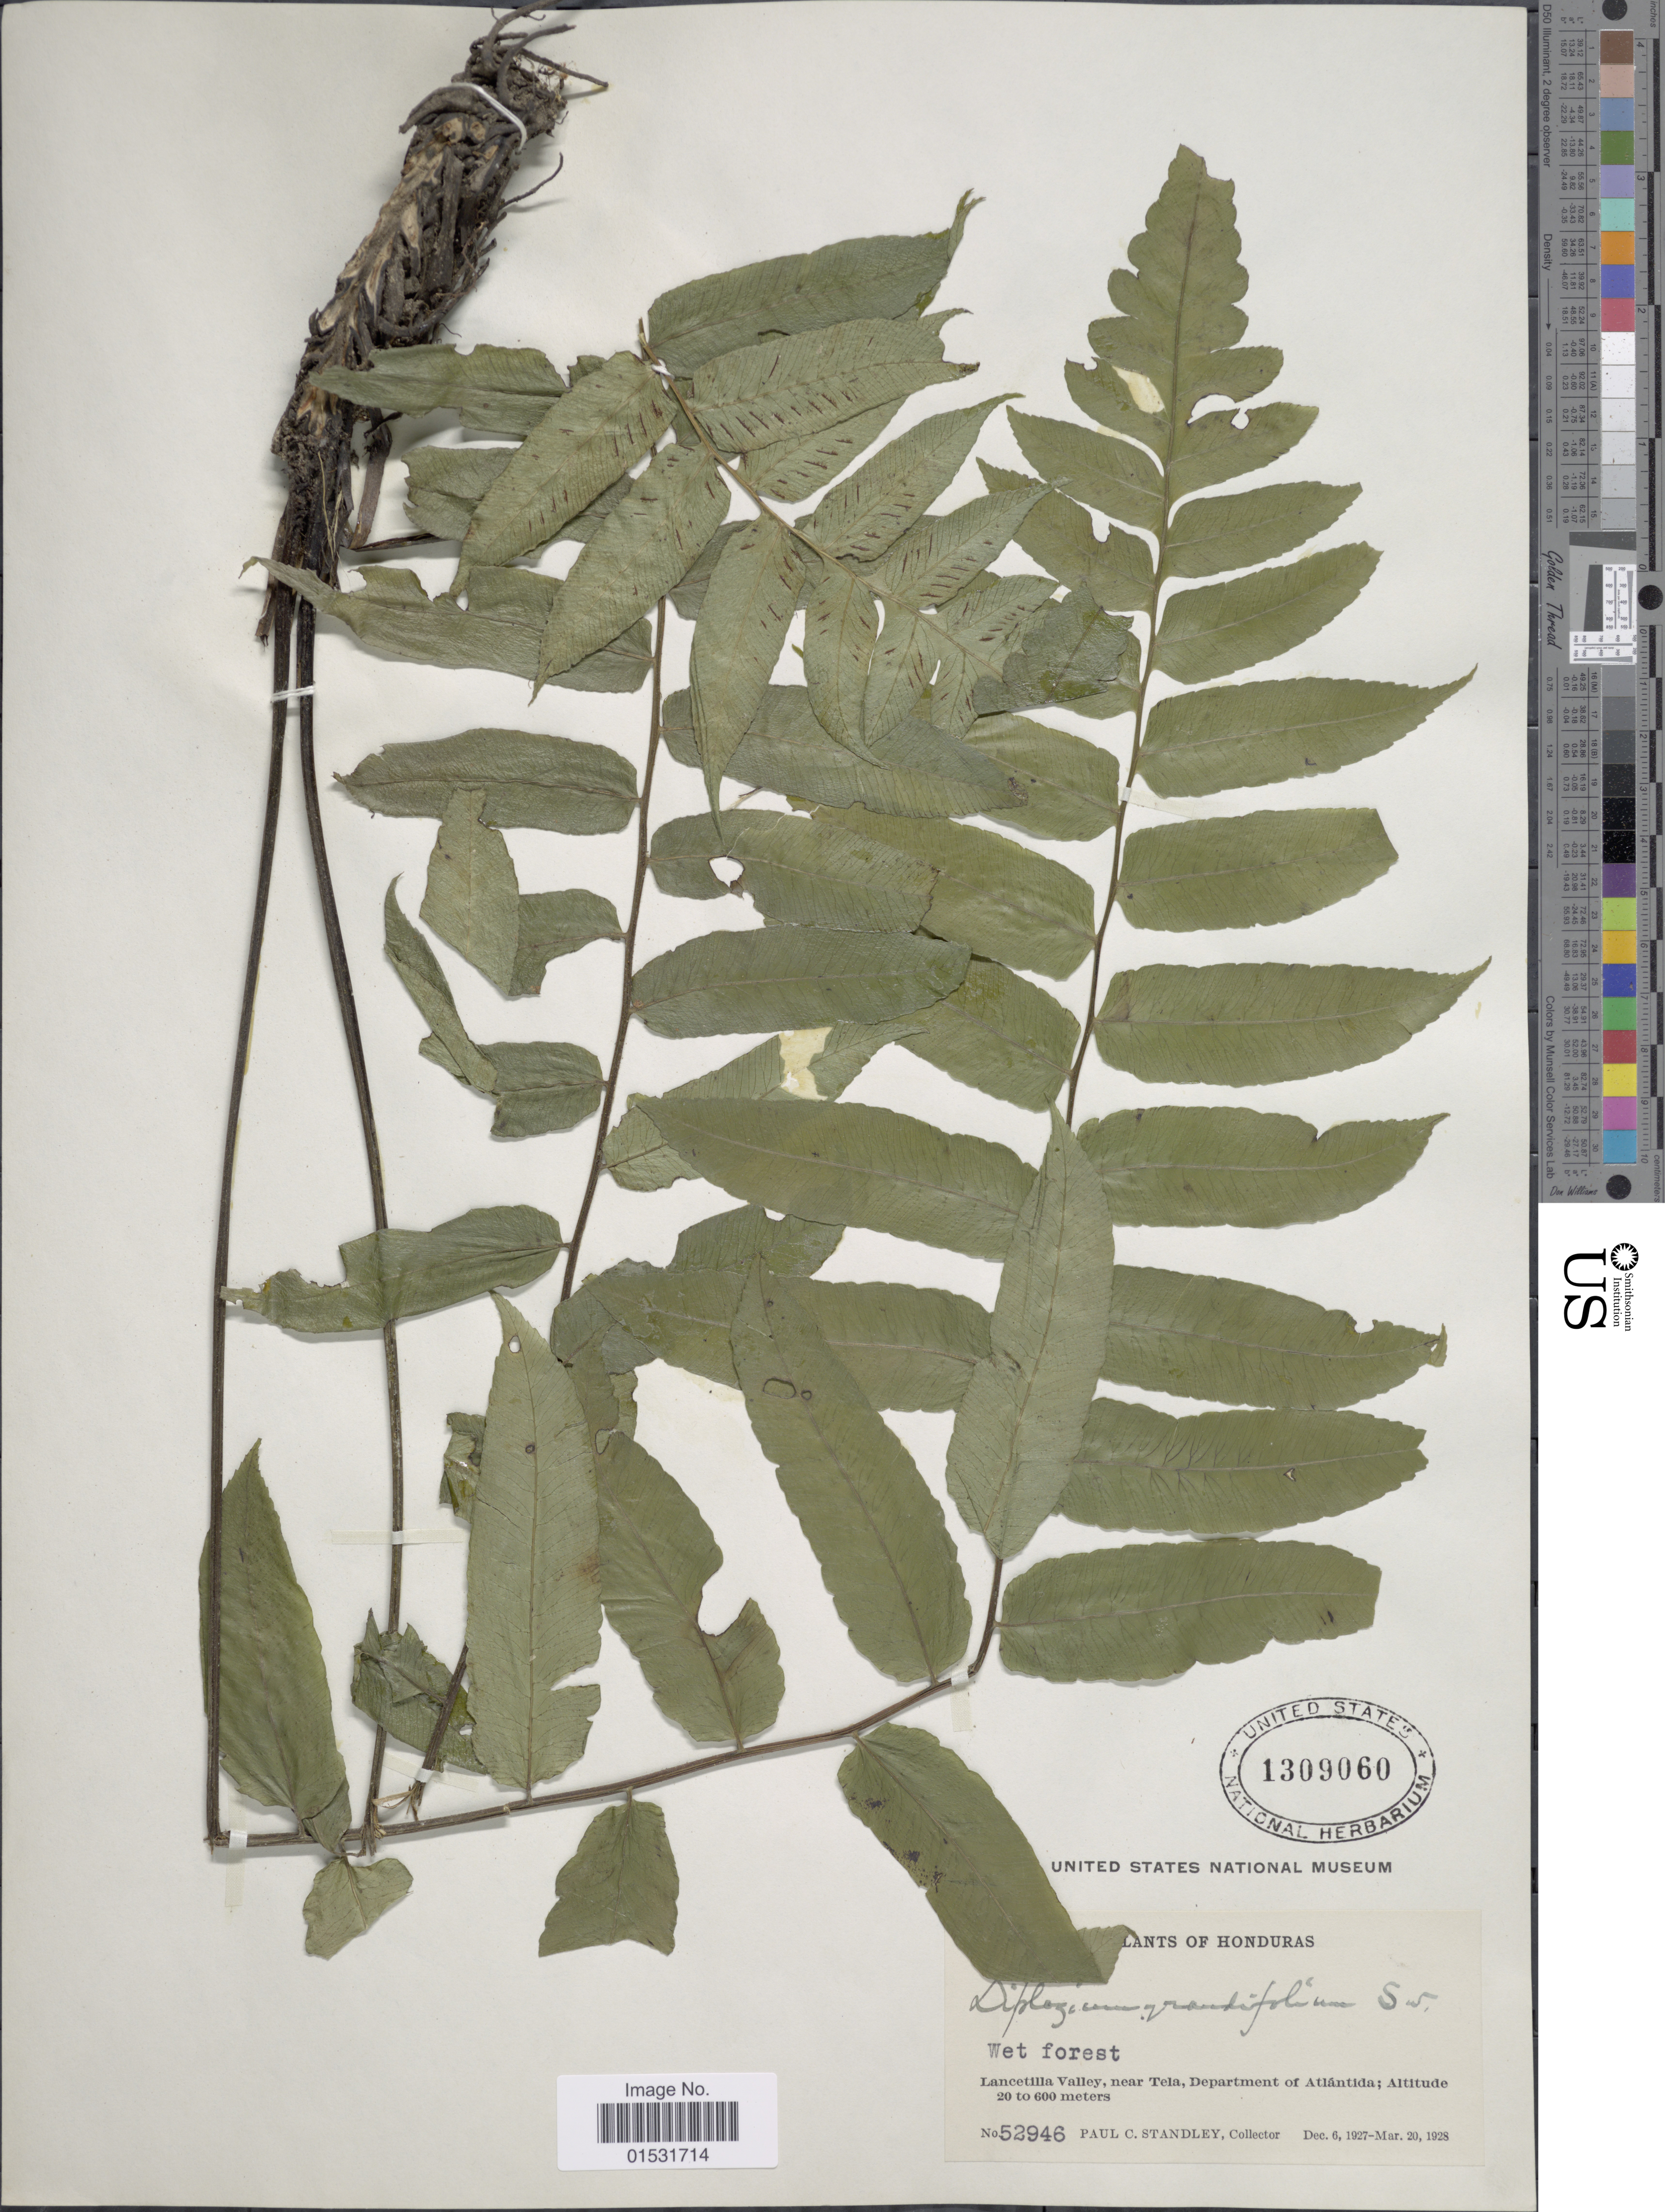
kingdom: Plantae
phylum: Tracheophyta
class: Polypodiopsida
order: Polypodiales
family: Athyriaceae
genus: Diplazium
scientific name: Diplazium grandifolium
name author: Sw.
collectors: P. C. Standley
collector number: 52946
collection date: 1927-12-06/1928-03-20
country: Honduras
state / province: Atlántida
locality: Lancetilla Valley, near Tela, Department of Atlantida.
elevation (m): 20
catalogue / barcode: US 1309060